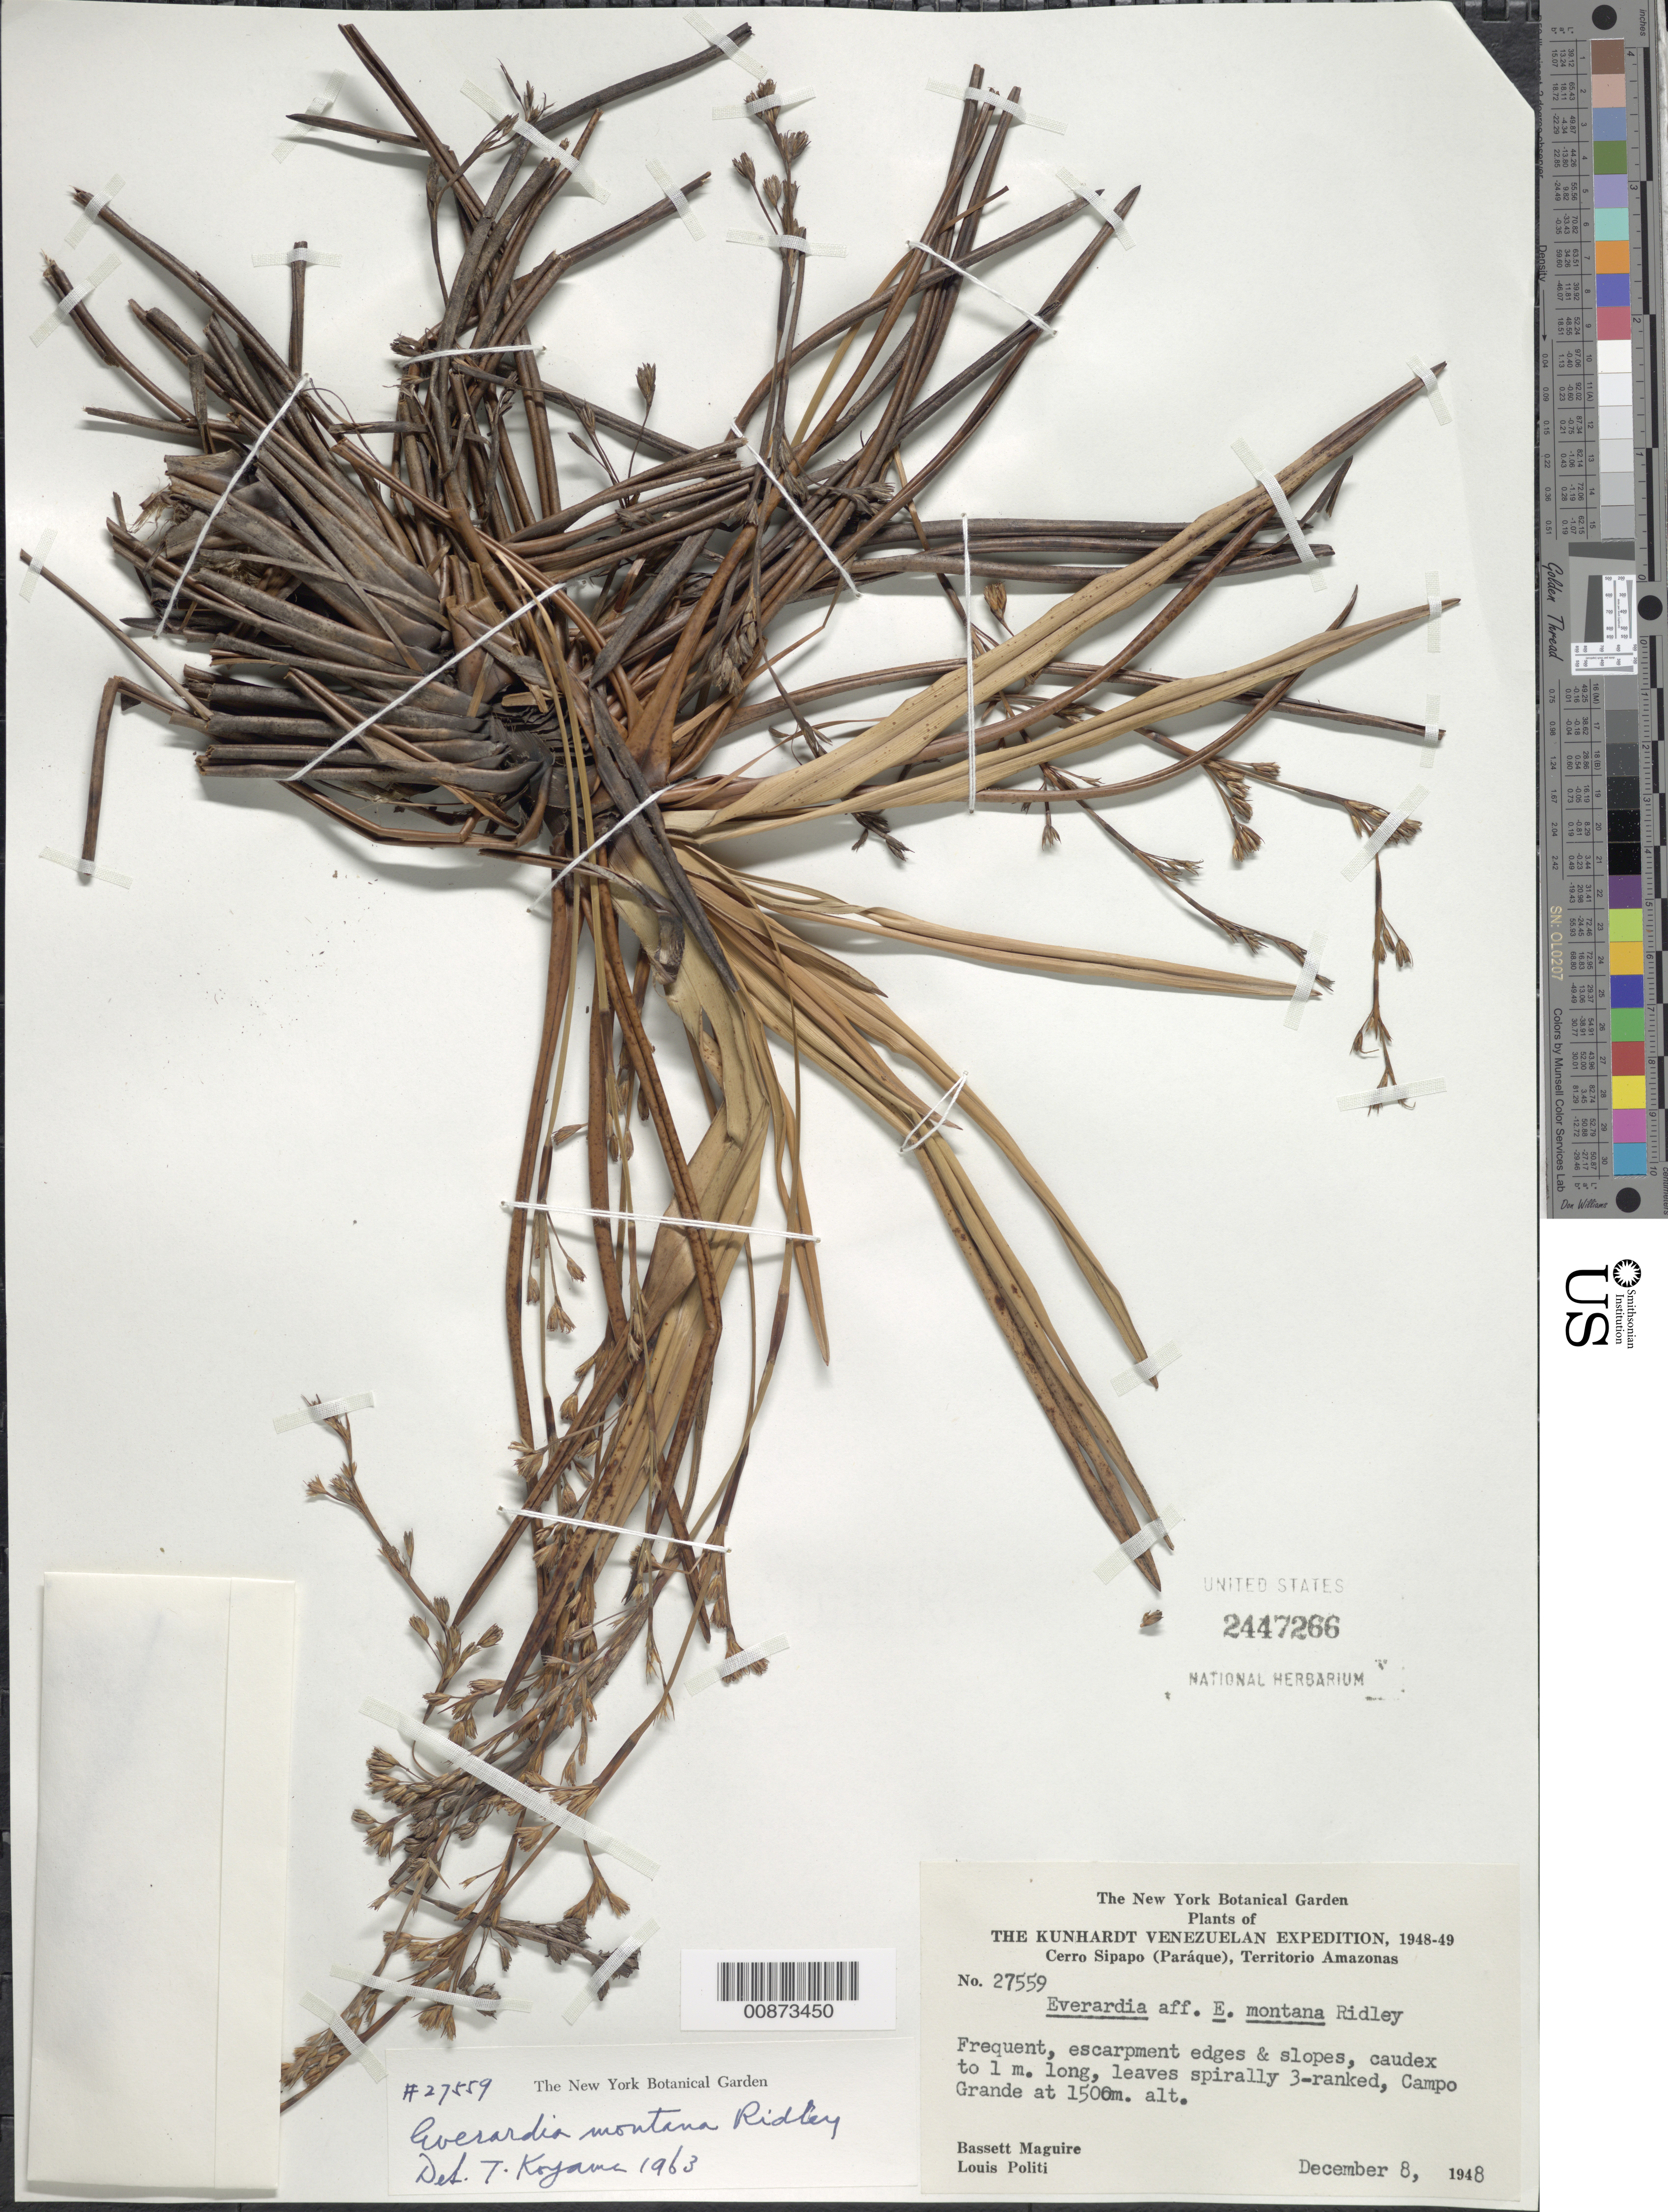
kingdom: Plantae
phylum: Tracheophyta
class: Liliopsida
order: Poales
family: Cyperaceae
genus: Cephalocarpus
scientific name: Cephalocarpus montanus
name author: (Ridley) S.M. Costa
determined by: Strong, Mark T., (BOT), Smithsonian Institution - National Museum of Natural History (UNITED STATES)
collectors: B. Maguire & L. Politi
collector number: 27559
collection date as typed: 8-Dec-48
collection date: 1948-12-08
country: Venezuela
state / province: Amazonas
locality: Cerro Sipapo (Paráque), Campo Grande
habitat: Escarpment edges and slopes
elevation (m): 1500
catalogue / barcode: US 2447266